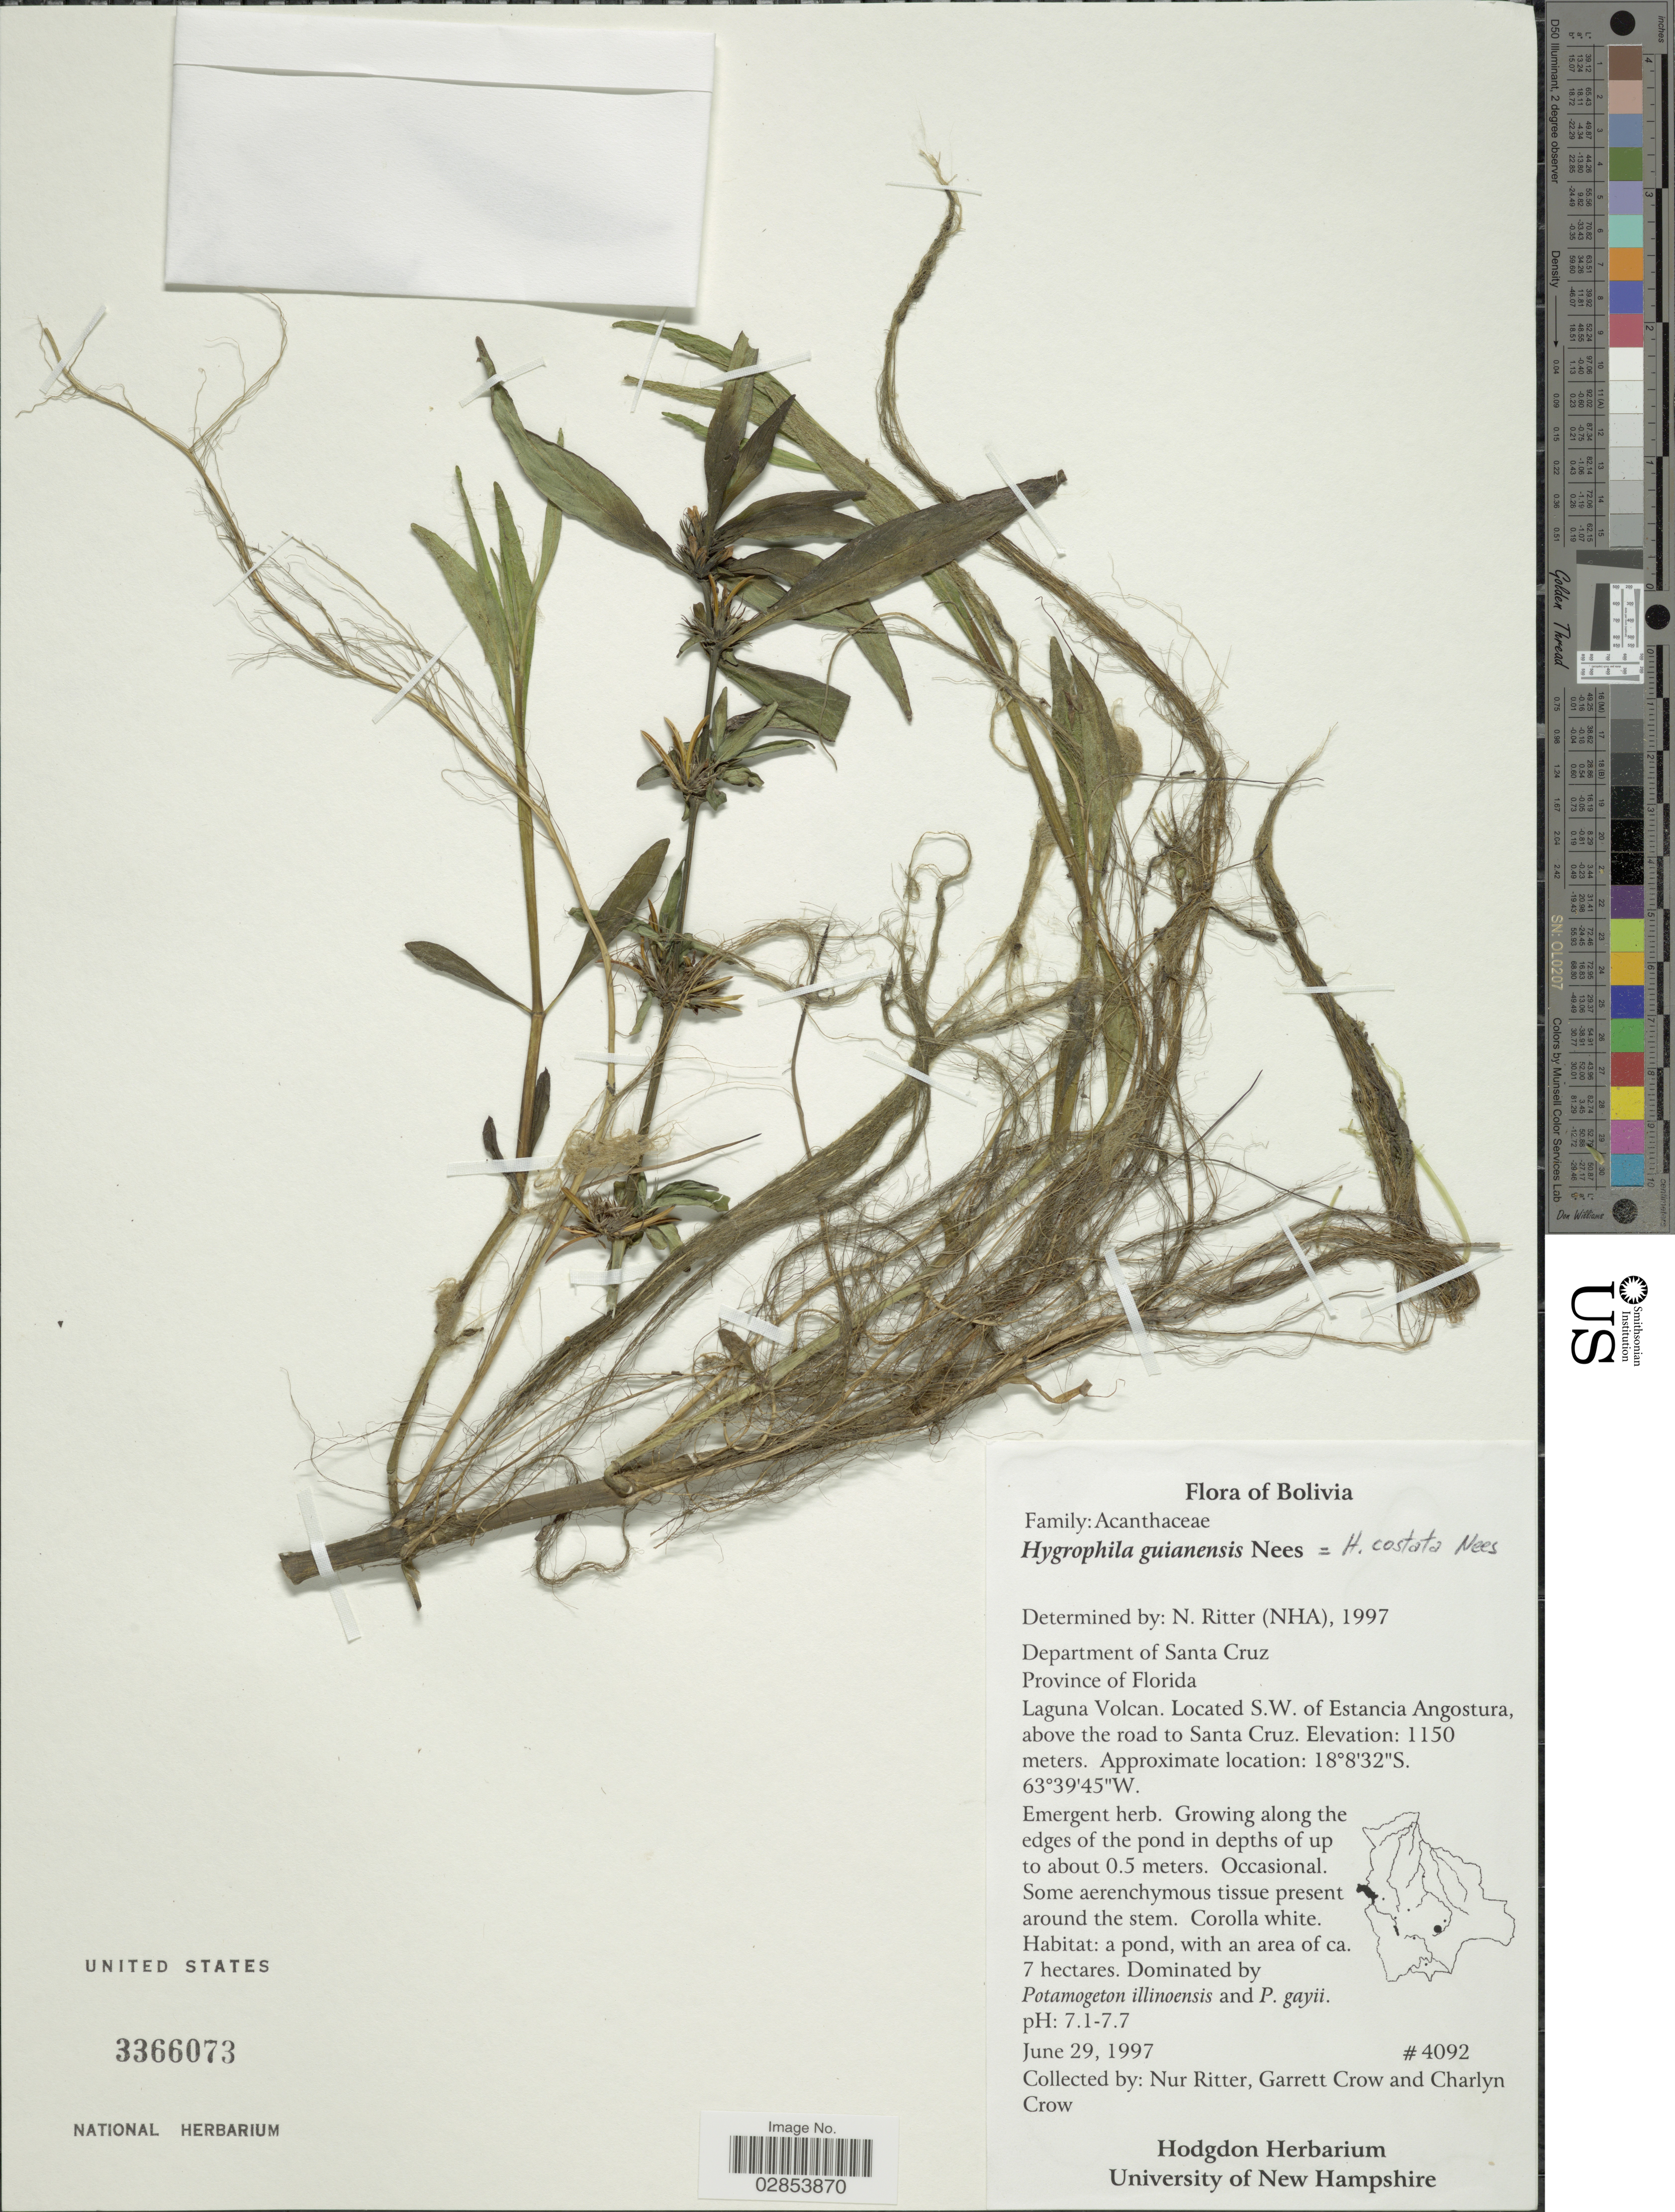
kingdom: Plantae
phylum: Tracheophyta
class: Magnoliopsida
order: Lamiales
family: Acanthaceae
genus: Hygrophila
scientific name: Hygrophila costata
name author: Nees & T. Nees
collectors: N. Ritter, G. E. Crow & C. Crow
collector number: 4092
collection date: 1997-06-29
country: Bolivia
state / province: Santa Cruz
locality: Department of Santa Cruz, Province of Florida, Laguna Volcan. Located S.W. of Estancia Angostura above the road to Santa Cruz.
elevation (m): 1150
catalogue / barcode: US 3366073